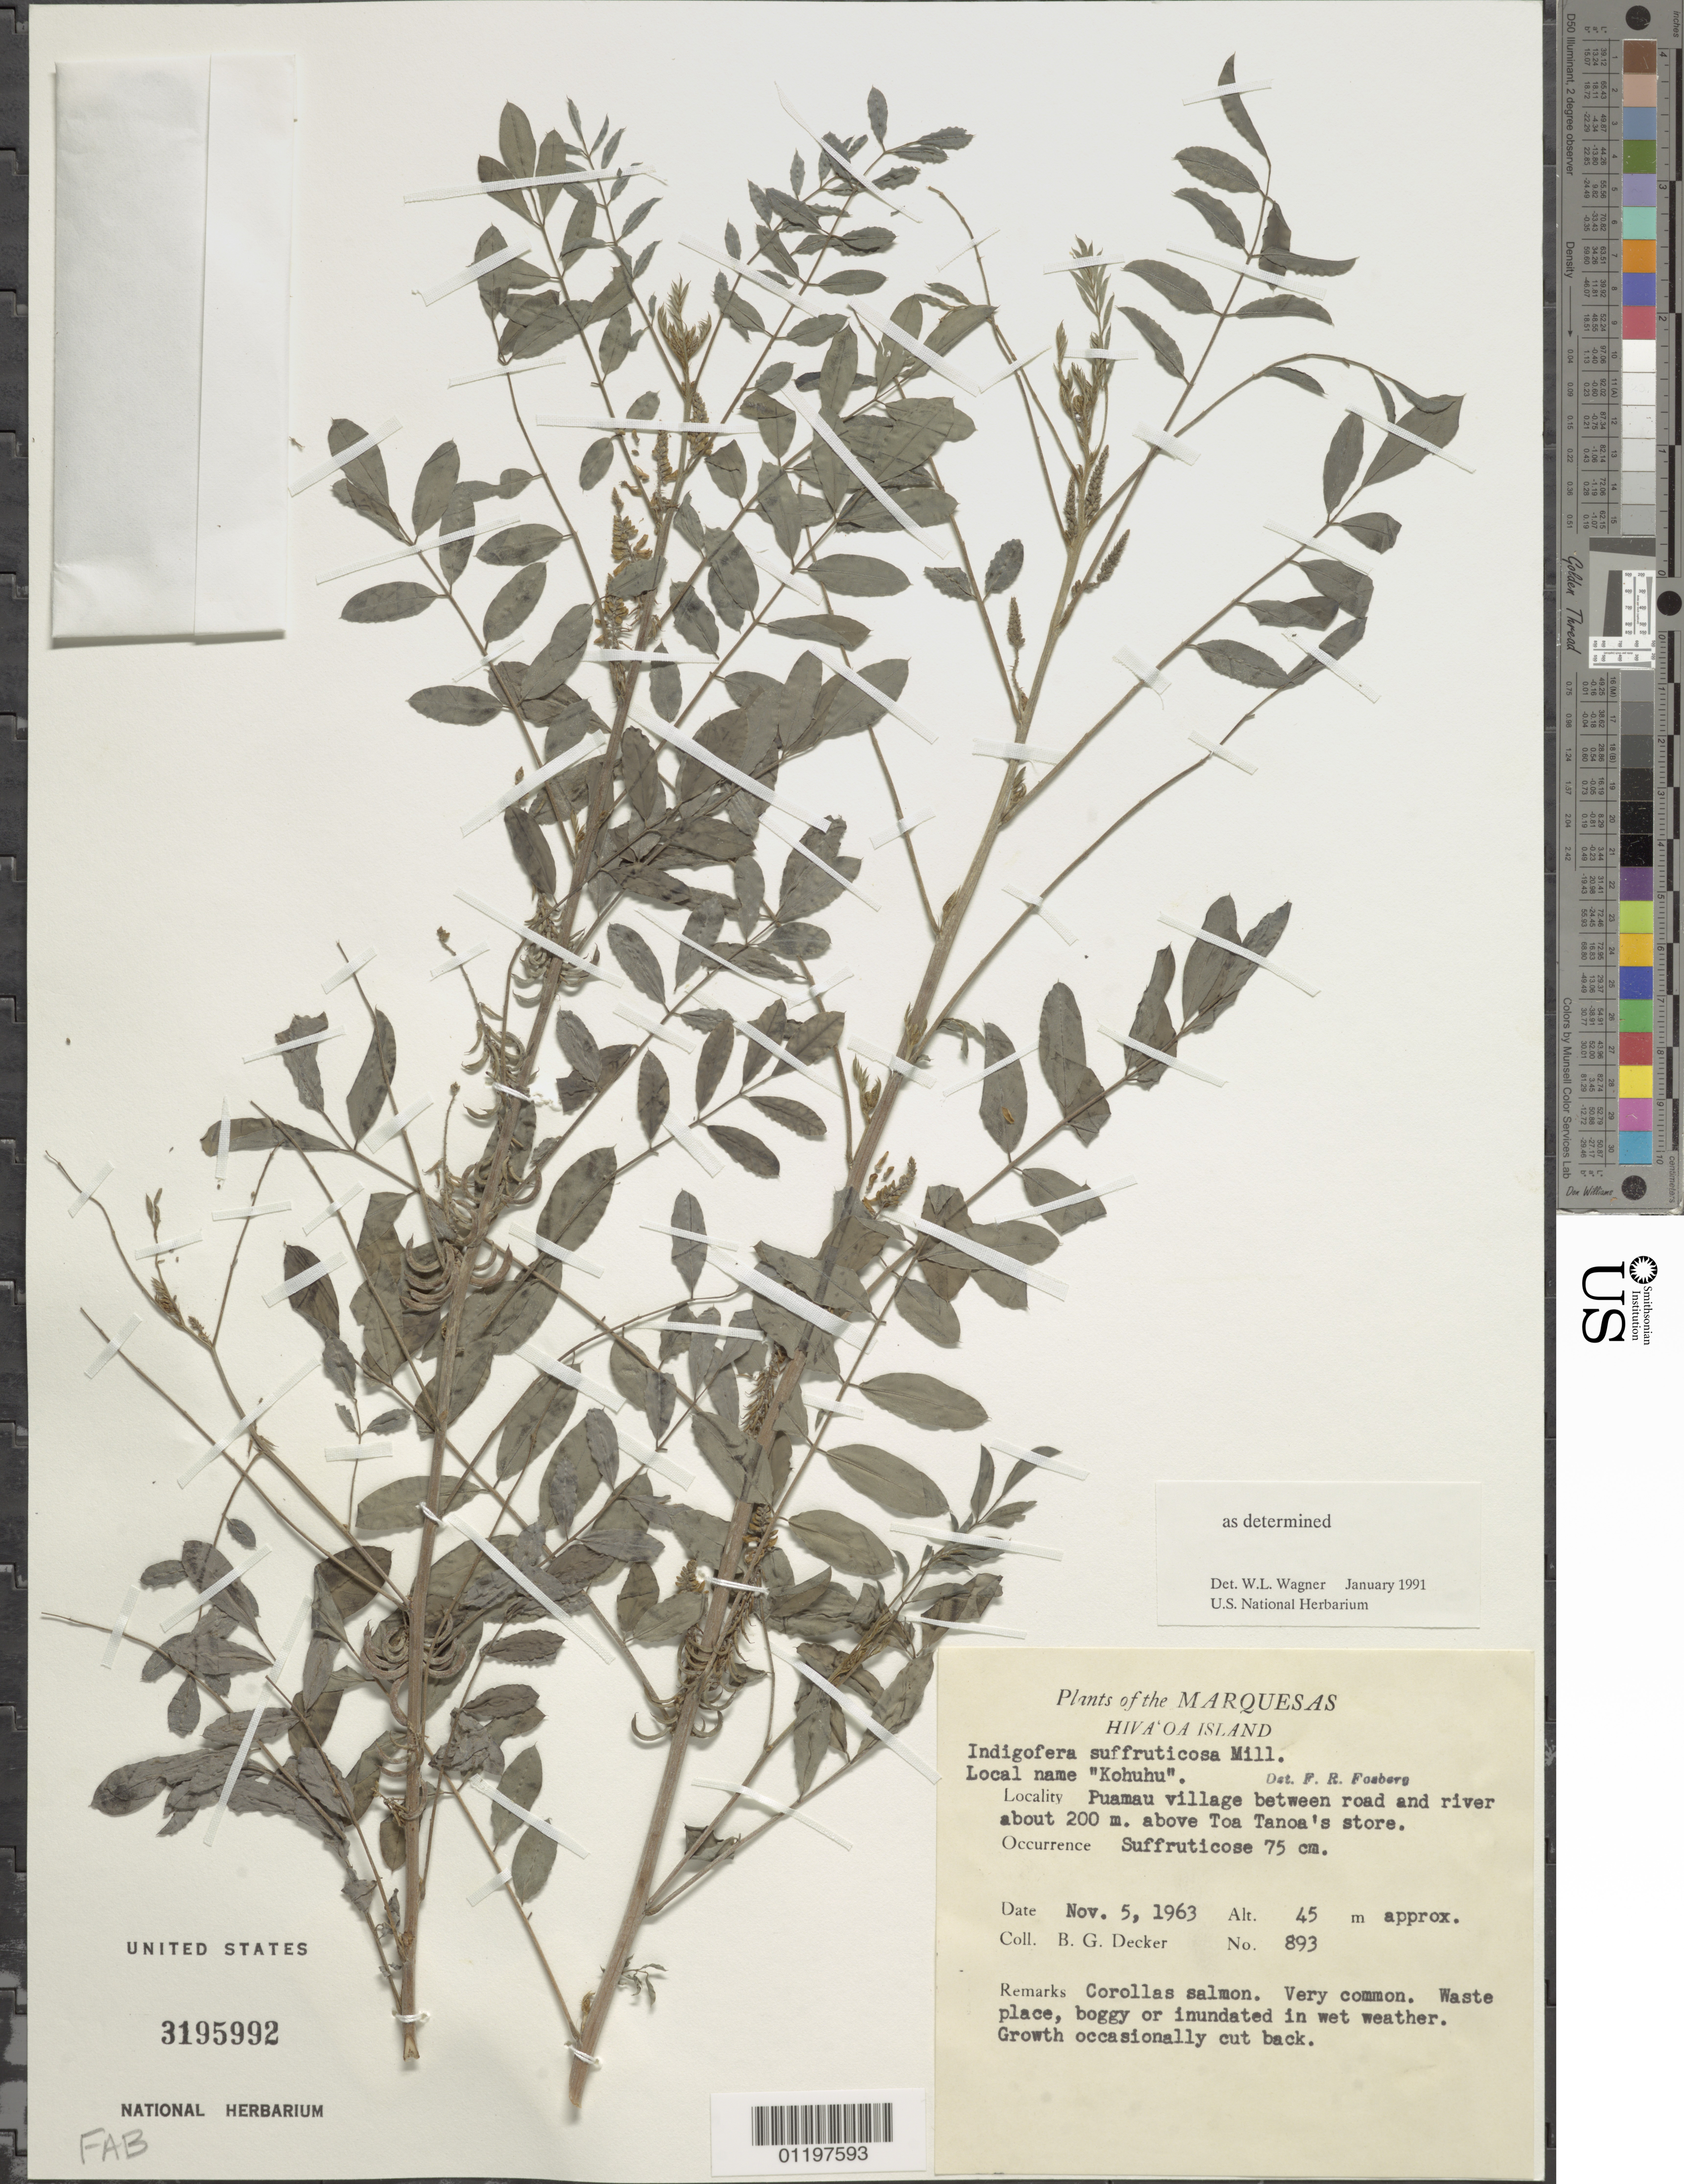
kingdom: Plantae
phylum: Tracheophyta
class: Magnoliopsida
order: Fabales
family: Fabaceae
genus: Indigofera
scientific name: Indigofera suffruticosa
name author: Mill.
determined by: Wagner, W. L., (BOT), Smithsonian Institution - National Museum of Natural History (UNITED STATES)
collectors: B. G. Decker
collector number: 893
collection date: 1963-11-05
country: French Polynesia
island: Hiva Oa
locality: Puamau village between road and river about 200 m above Toa Tanoa's store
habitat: Waste place, boggy or inundated in wet weather. Growth occasionally cut back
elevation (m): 45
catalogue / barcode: US 3195992